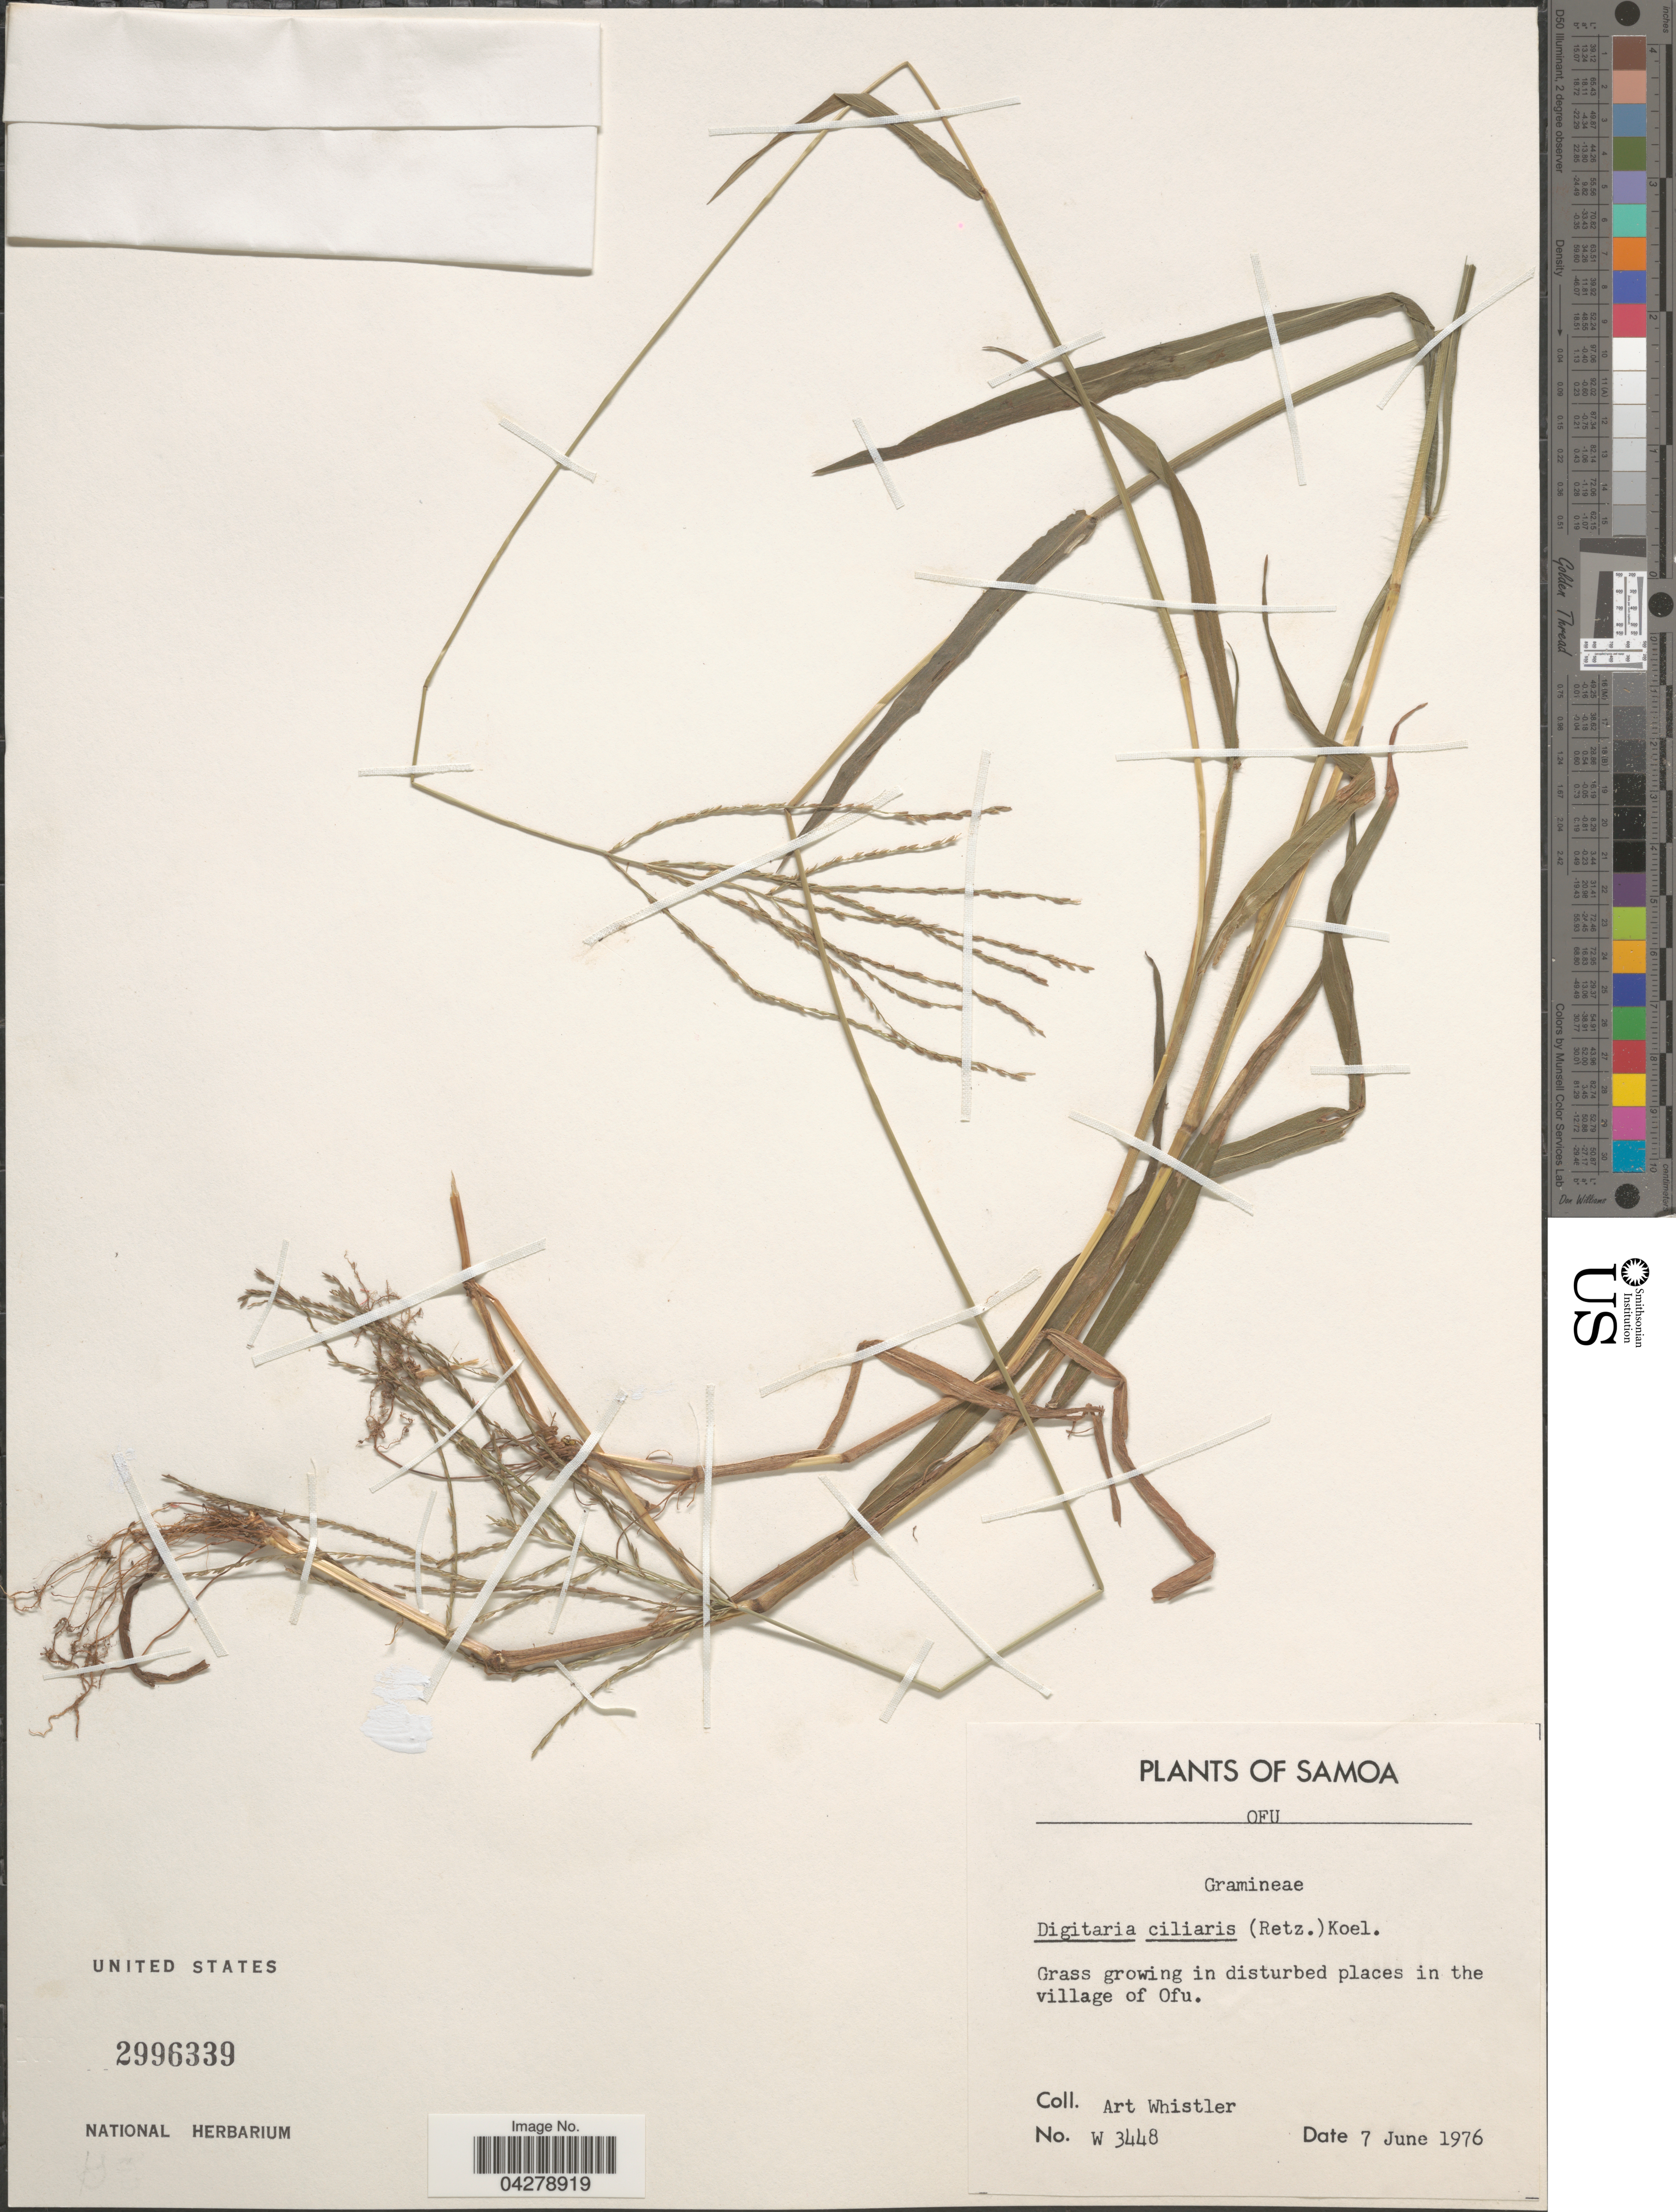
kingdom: Plantae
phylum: Tracheophyta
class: Liliopsida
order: Poales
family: Poaceae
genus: Digitaria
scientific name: Digitaria ciliaris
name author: (Retz.) Koeler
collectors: A. Whistler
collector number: W3448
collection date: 1976-06-07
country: American Samoa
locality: Samoa. Ofu. Grass growing in disturbed places in the village of Ofu.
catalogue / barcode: US 2996339